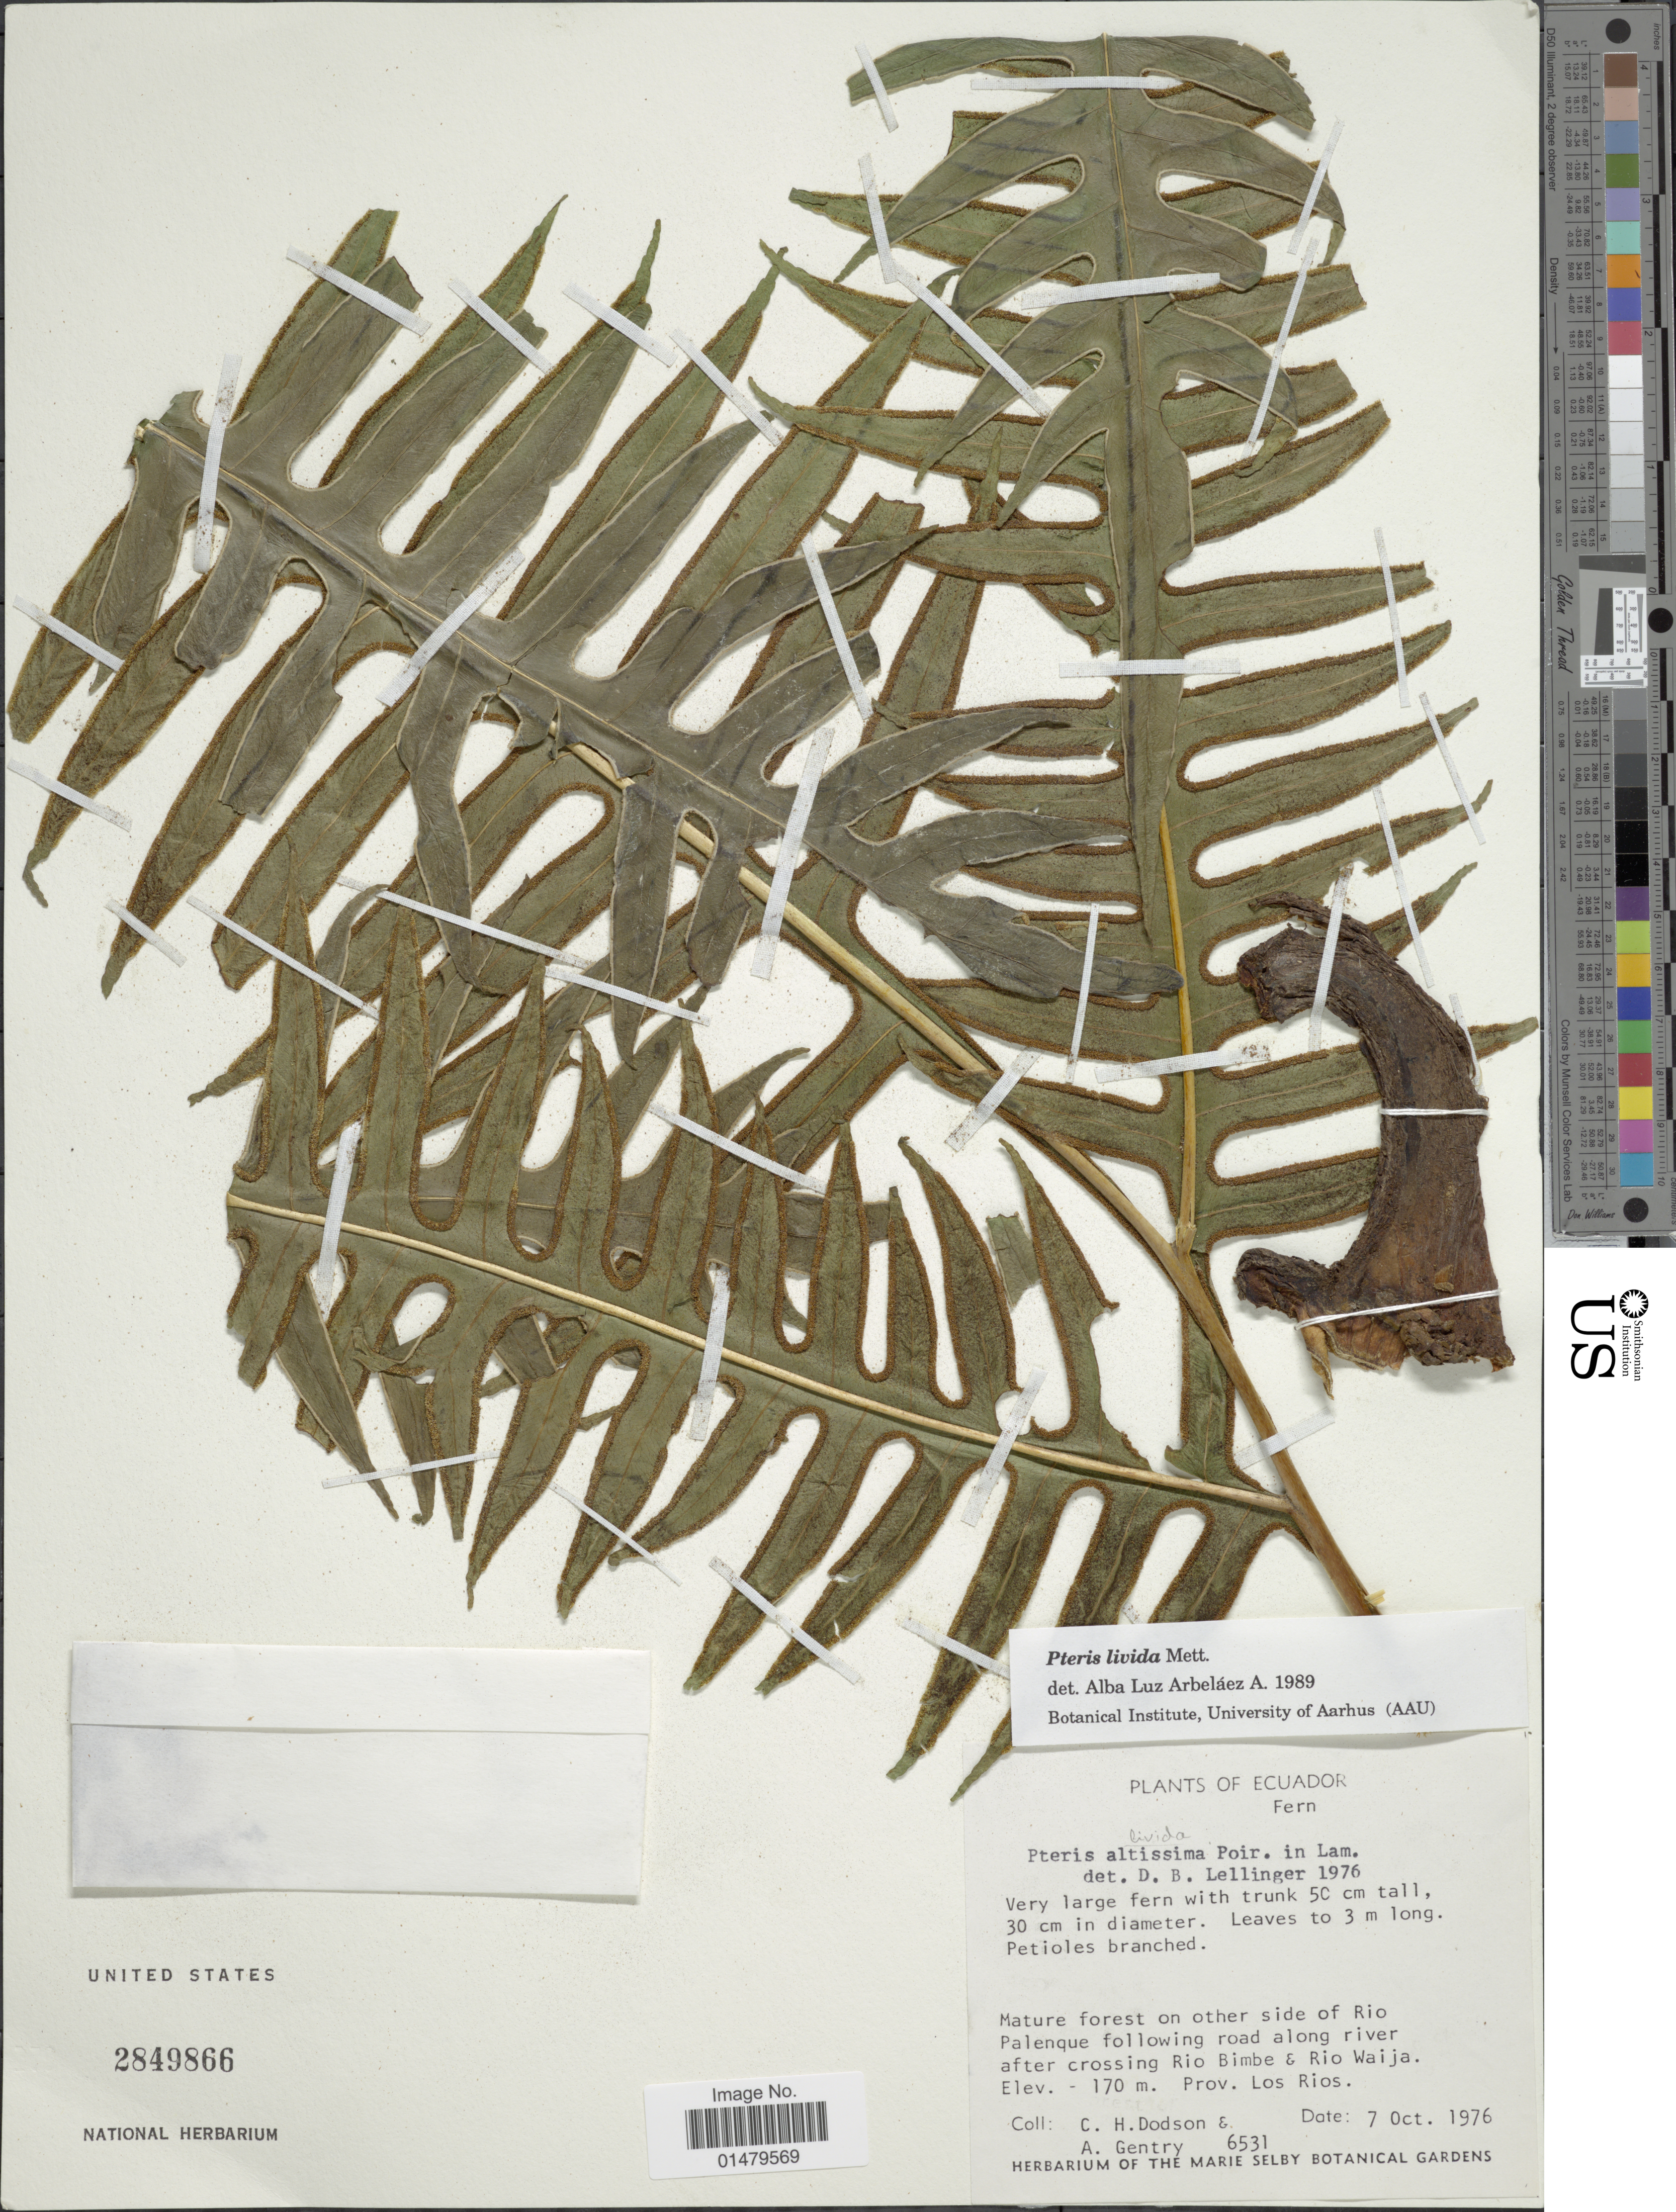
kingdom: Plantae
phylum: Tracheophyta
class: Polypodiopsida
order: Polypodiales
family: Pteridaceae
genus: Pteris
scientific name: Pteris livida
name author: Mett. in Triana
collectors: C. H. Dodson & A. H. Gentry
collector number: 6531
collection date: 1976-10-07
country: Ecuador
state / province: Los Ríos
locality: On other side of Rio Palenque following road along river after crossing Rio Bimbe & Rio Wajia. Prov. Los Rios.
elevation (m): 170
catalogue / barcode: US 2849866